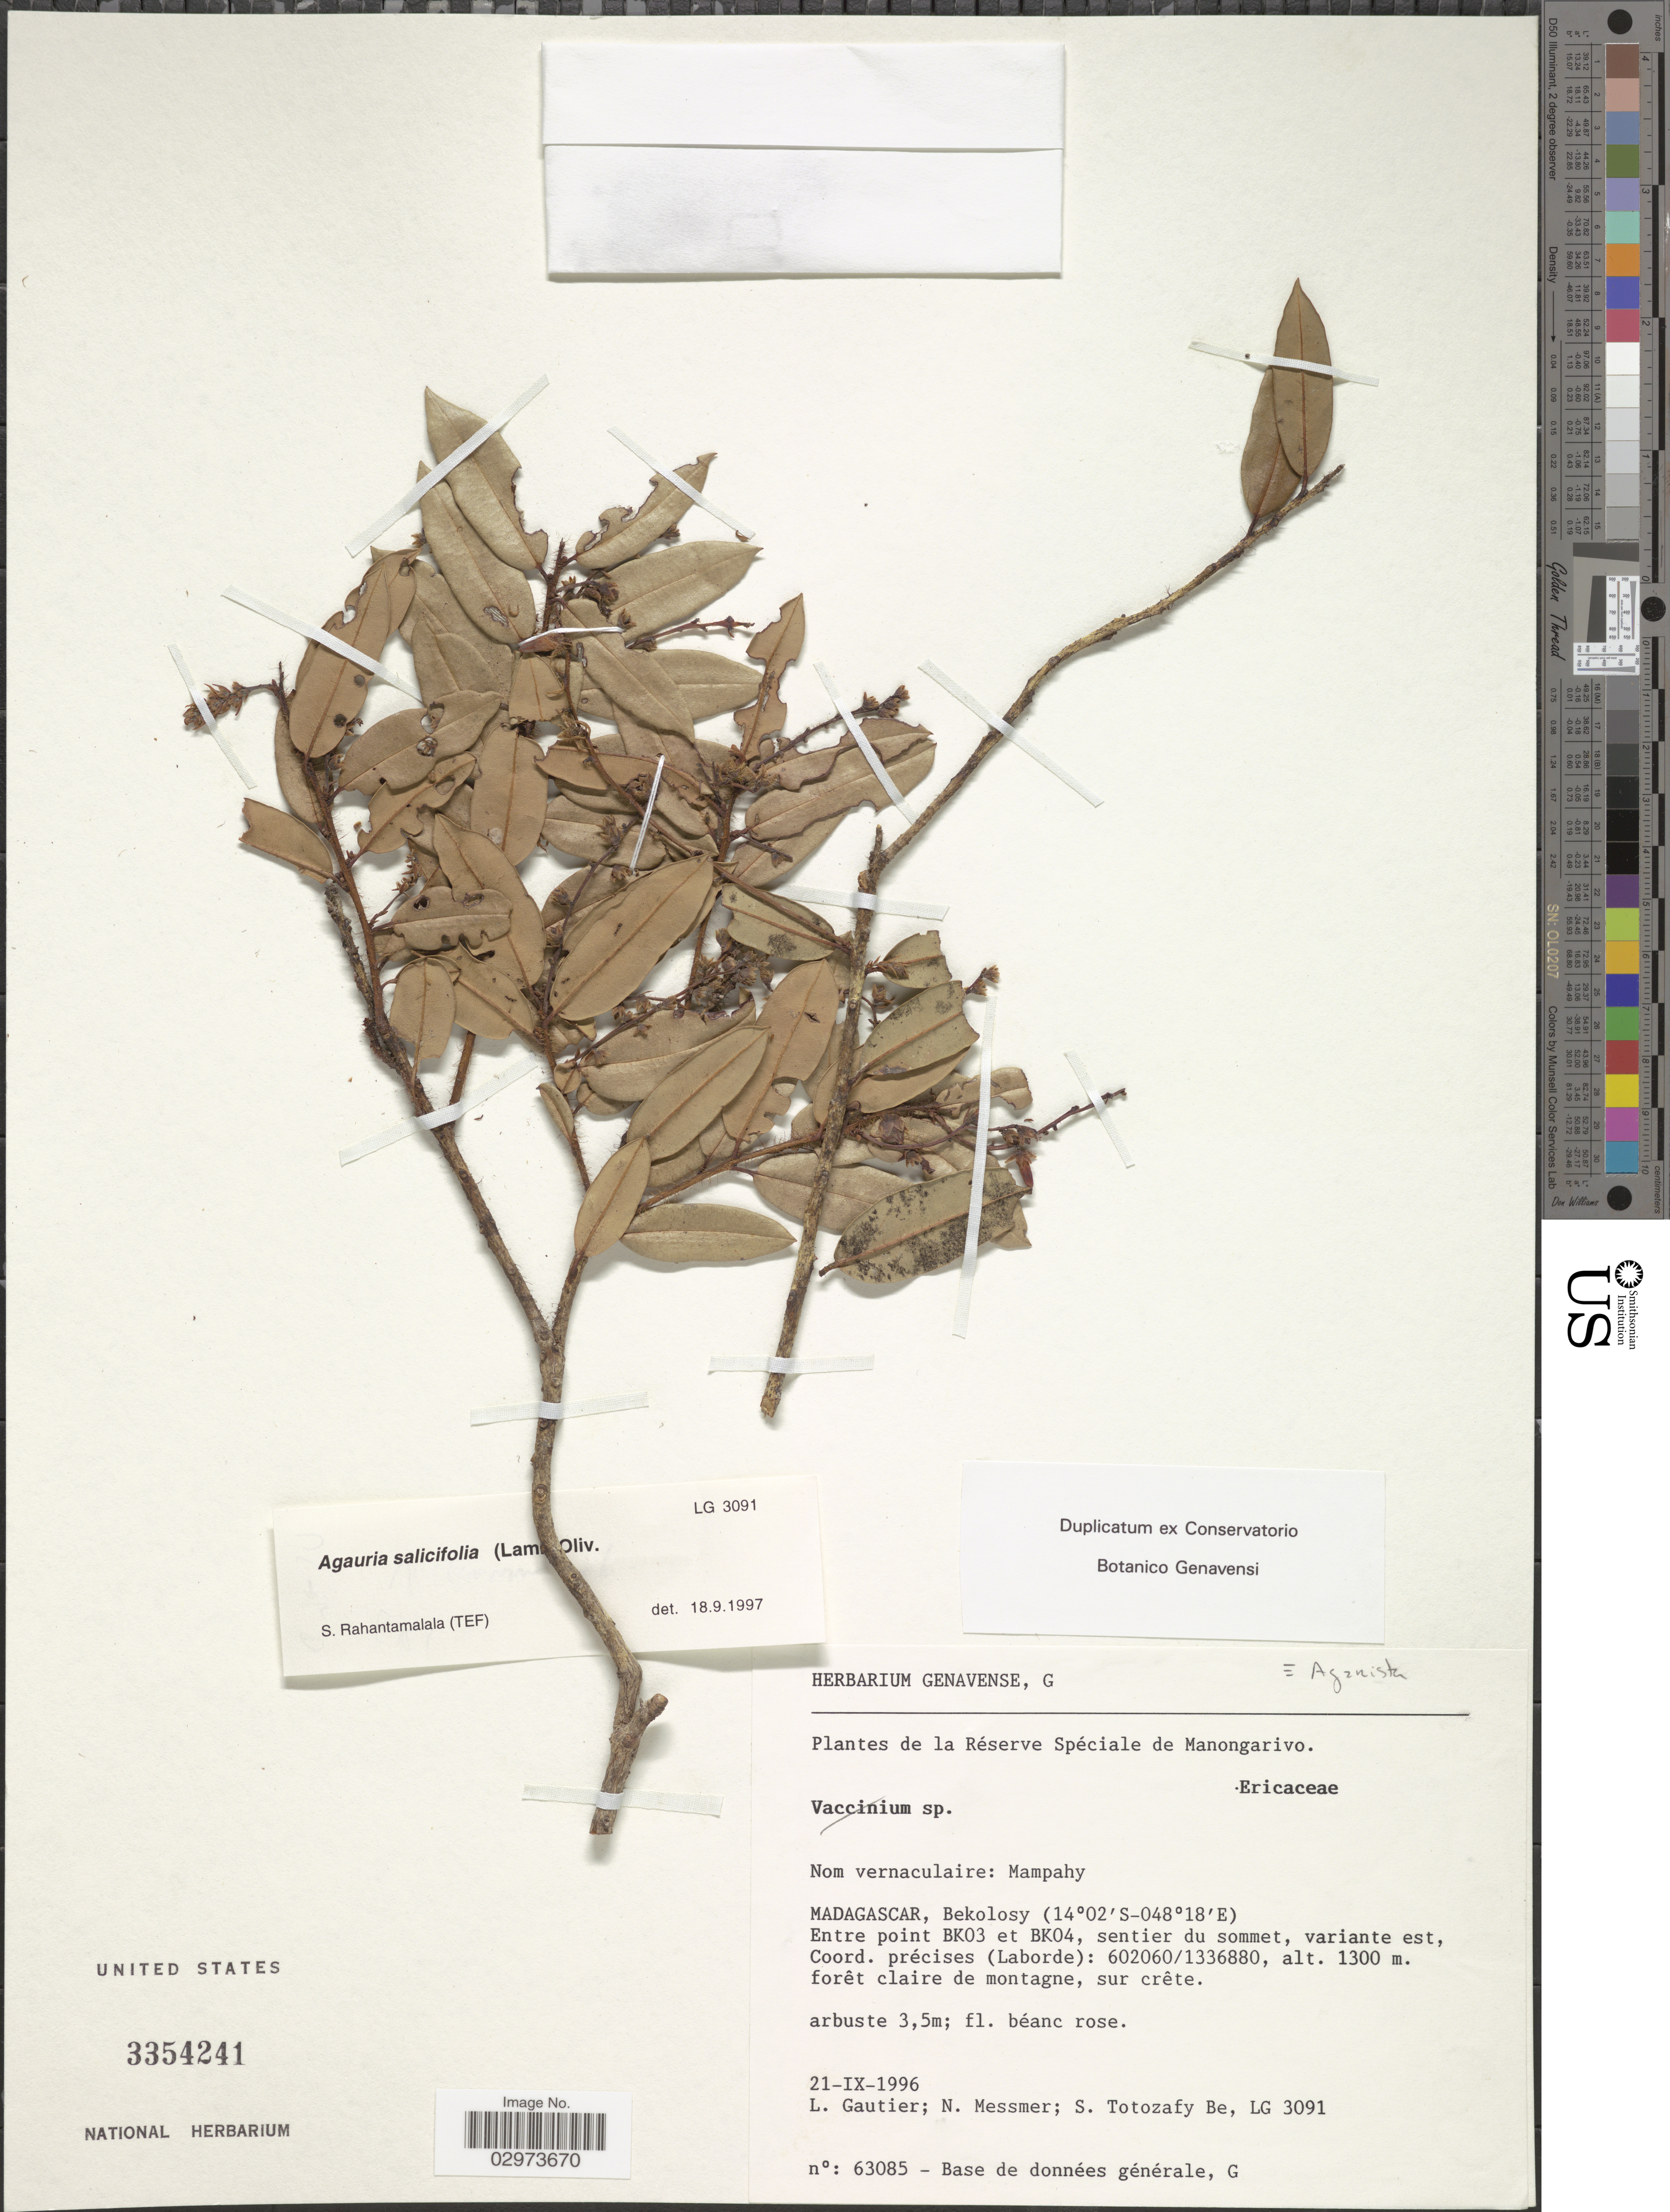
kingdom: Plantae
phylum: Tracheophyta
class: Magnoliopsida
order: Ericales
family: Ericaceae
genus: Agarista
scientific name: Agarista salicifolia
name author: (Lam.) G. Don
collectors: L. Gautier, N. Messmer & S. Totozafy Be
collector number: LG 3091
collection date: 1996-09-21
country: Madagascar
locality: Réserve Spéciale de Manongarivo. Bekolosy. Entre point BK03 et BK04, sentier du sommet, variante est.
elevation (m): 1300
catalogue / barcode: US 3354241